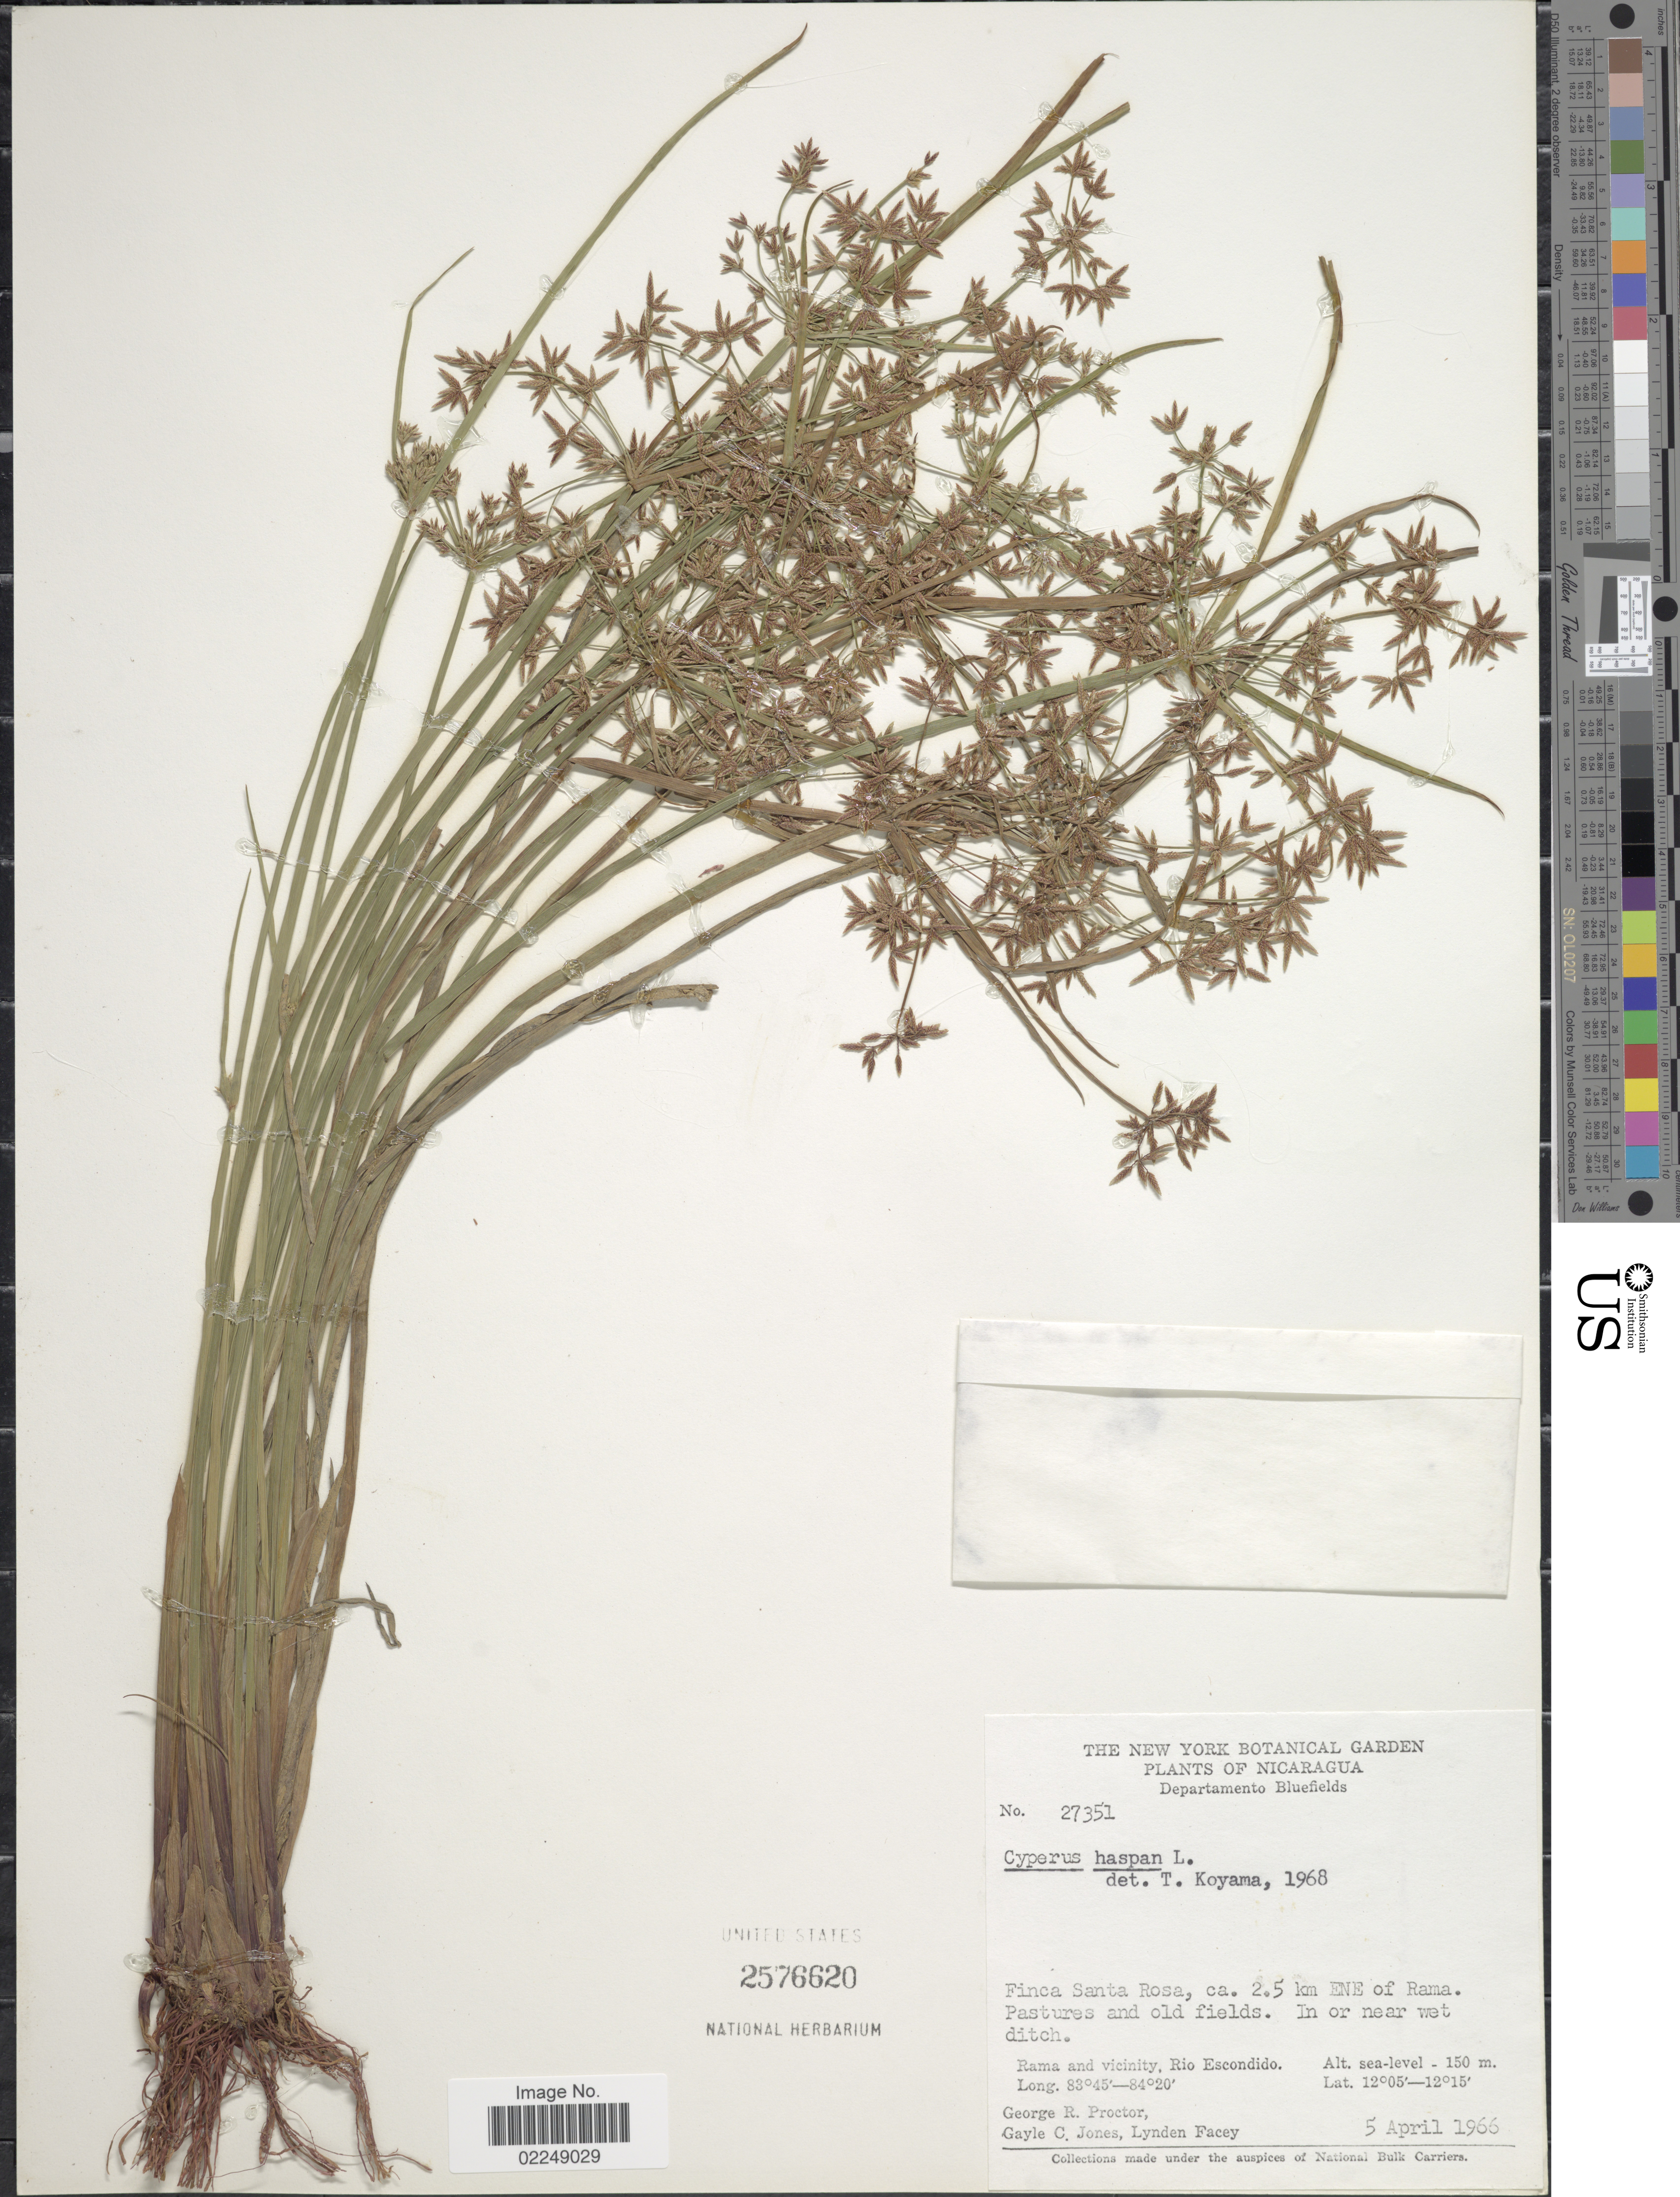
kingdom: Plantae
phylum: Tracheophyta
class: Liliopsida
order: Poales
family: Cyperaceae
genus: Cyperus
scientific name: Cyperus haspan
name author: L.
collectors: G. R. Proctor, G. C. Jones & L. Facey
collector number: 27351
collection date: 1966-04-05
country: Nicaragua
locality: Departamento Bluefields, Finca Santa Rosa, 2.5 km ENE of Rama, Rama and Vicinity, Rio Escondido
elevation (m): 0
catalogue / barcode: US 2576620